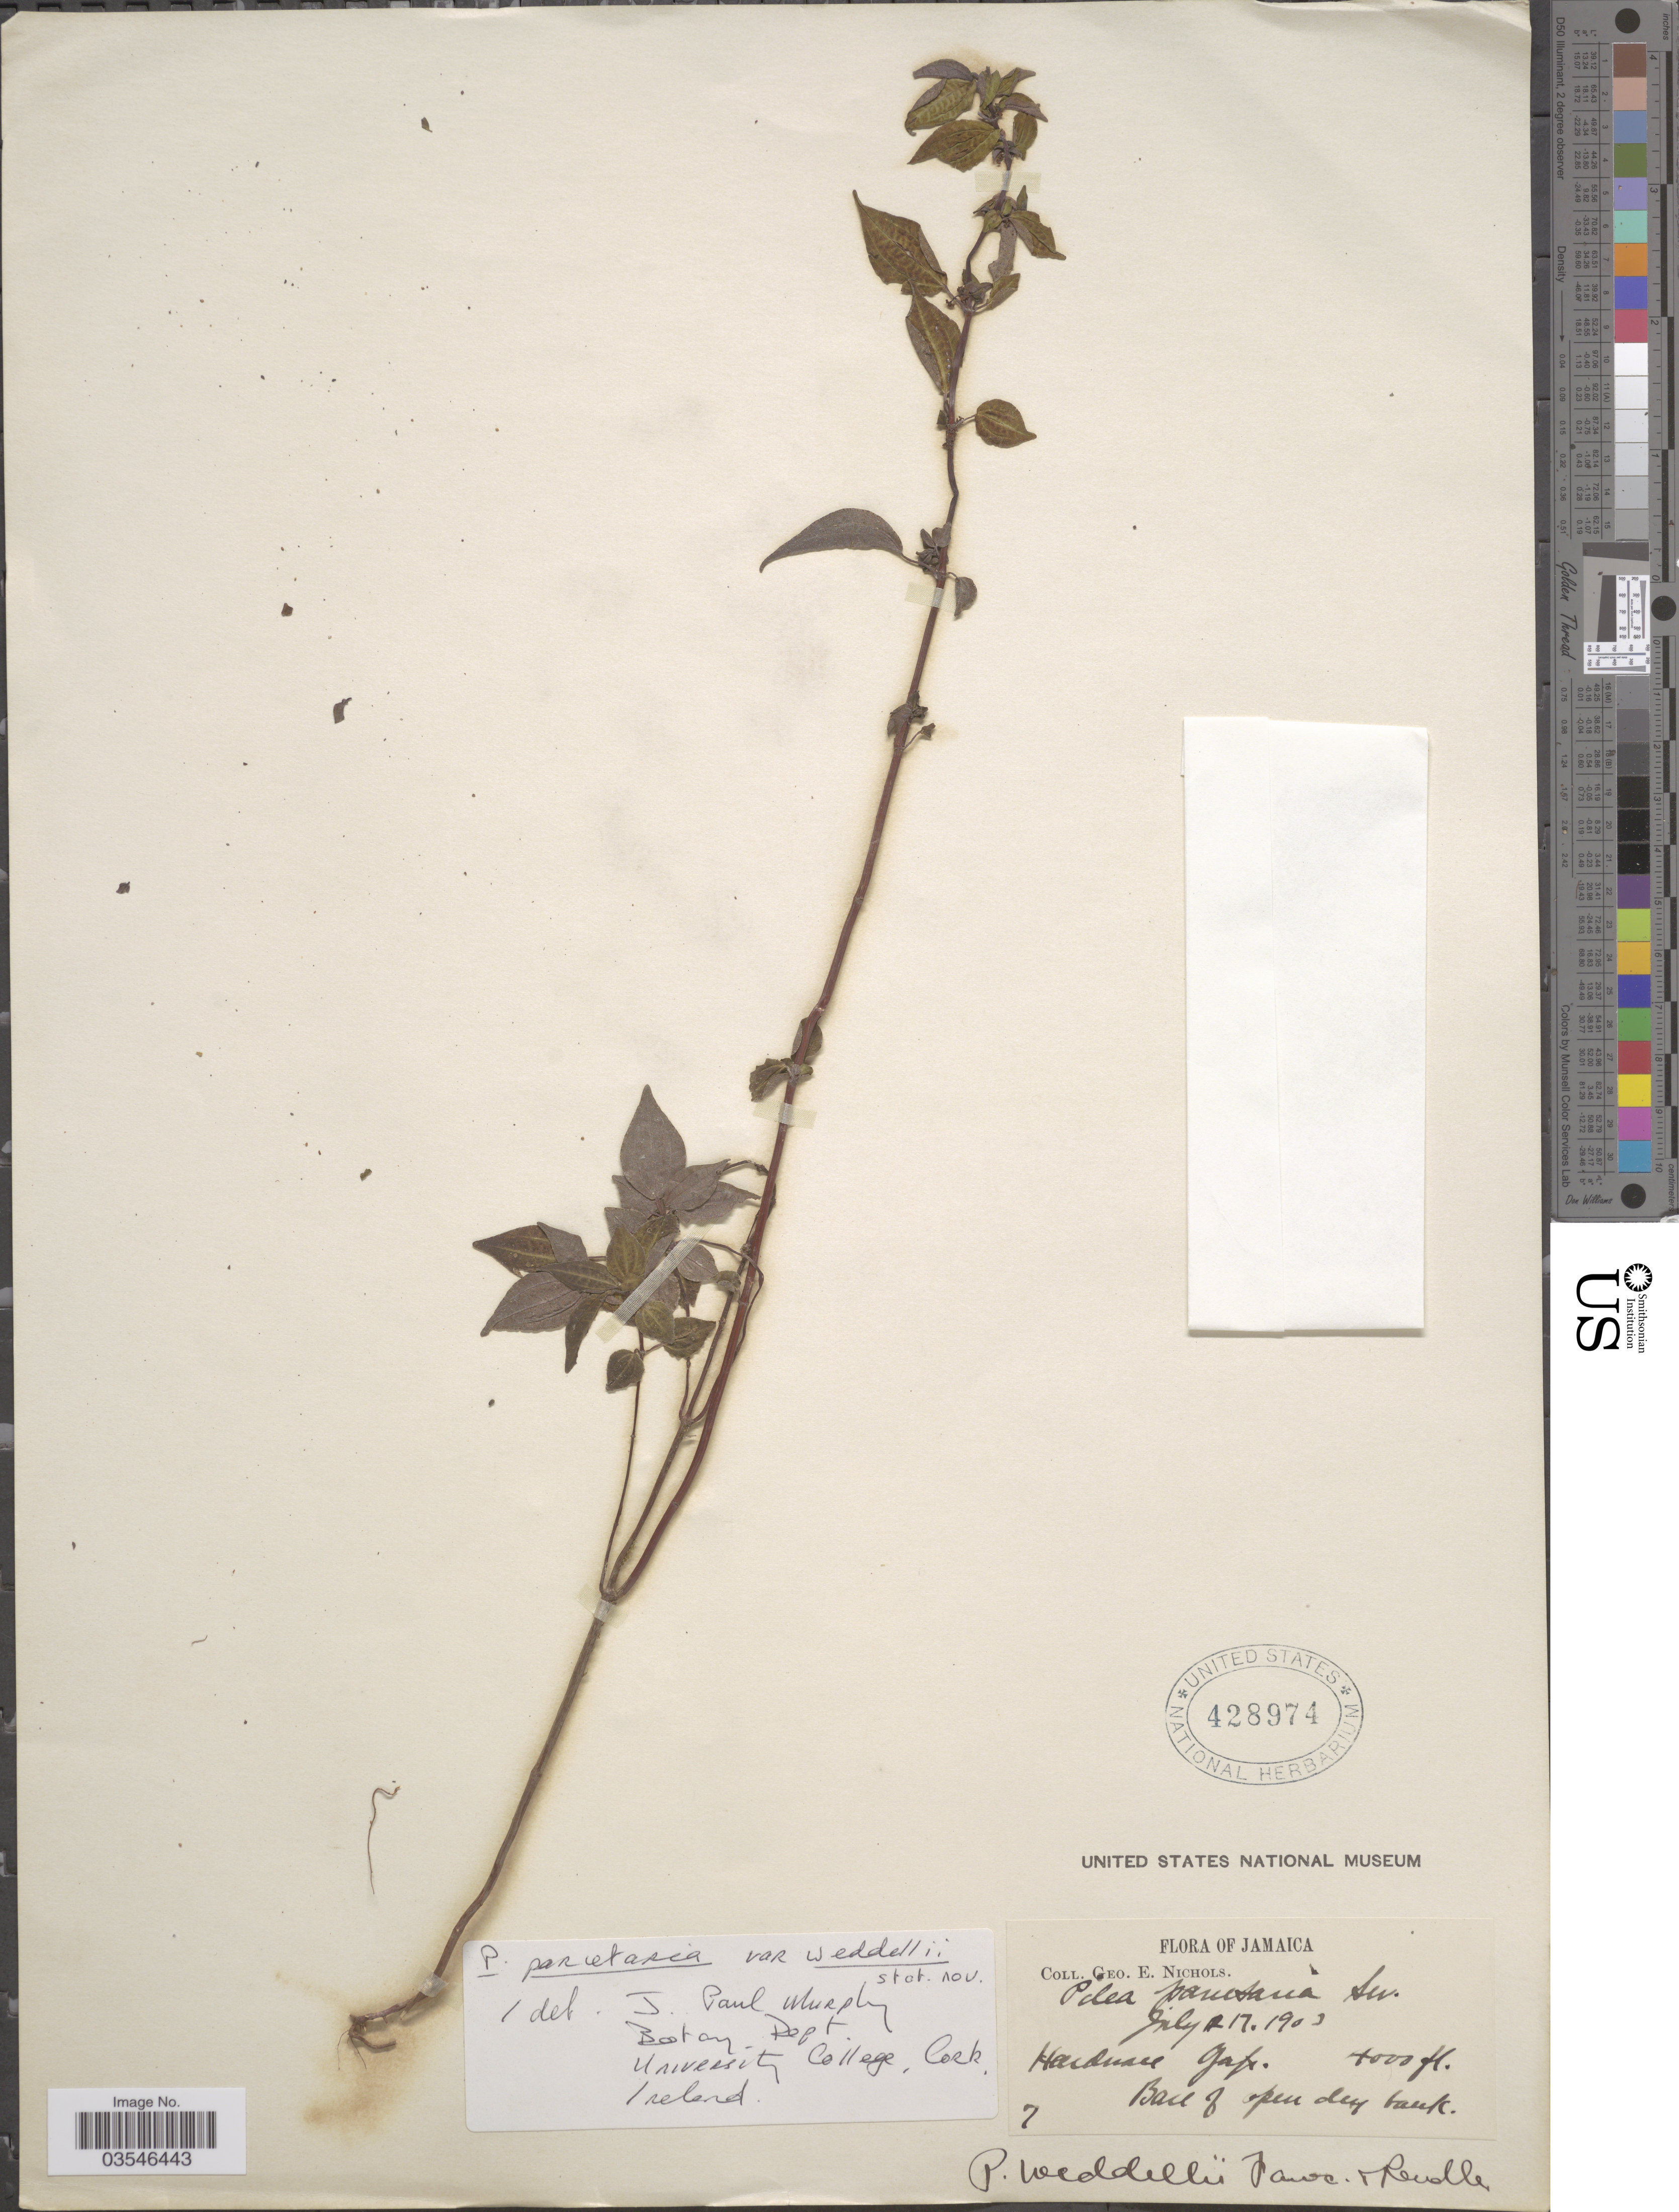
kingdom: Plantae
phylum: Tracheophyta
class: Magnoliopsida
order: Rosales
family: Urticaceae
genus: Pilea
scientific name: Pilea weddellii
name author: Fawc. & Rendle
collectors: G. E. Nichols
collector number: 7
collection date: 1903-07-17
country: Jamaica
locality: Hardware Gap. Base of open dry bank.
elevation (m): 1219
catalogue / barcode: US 428974